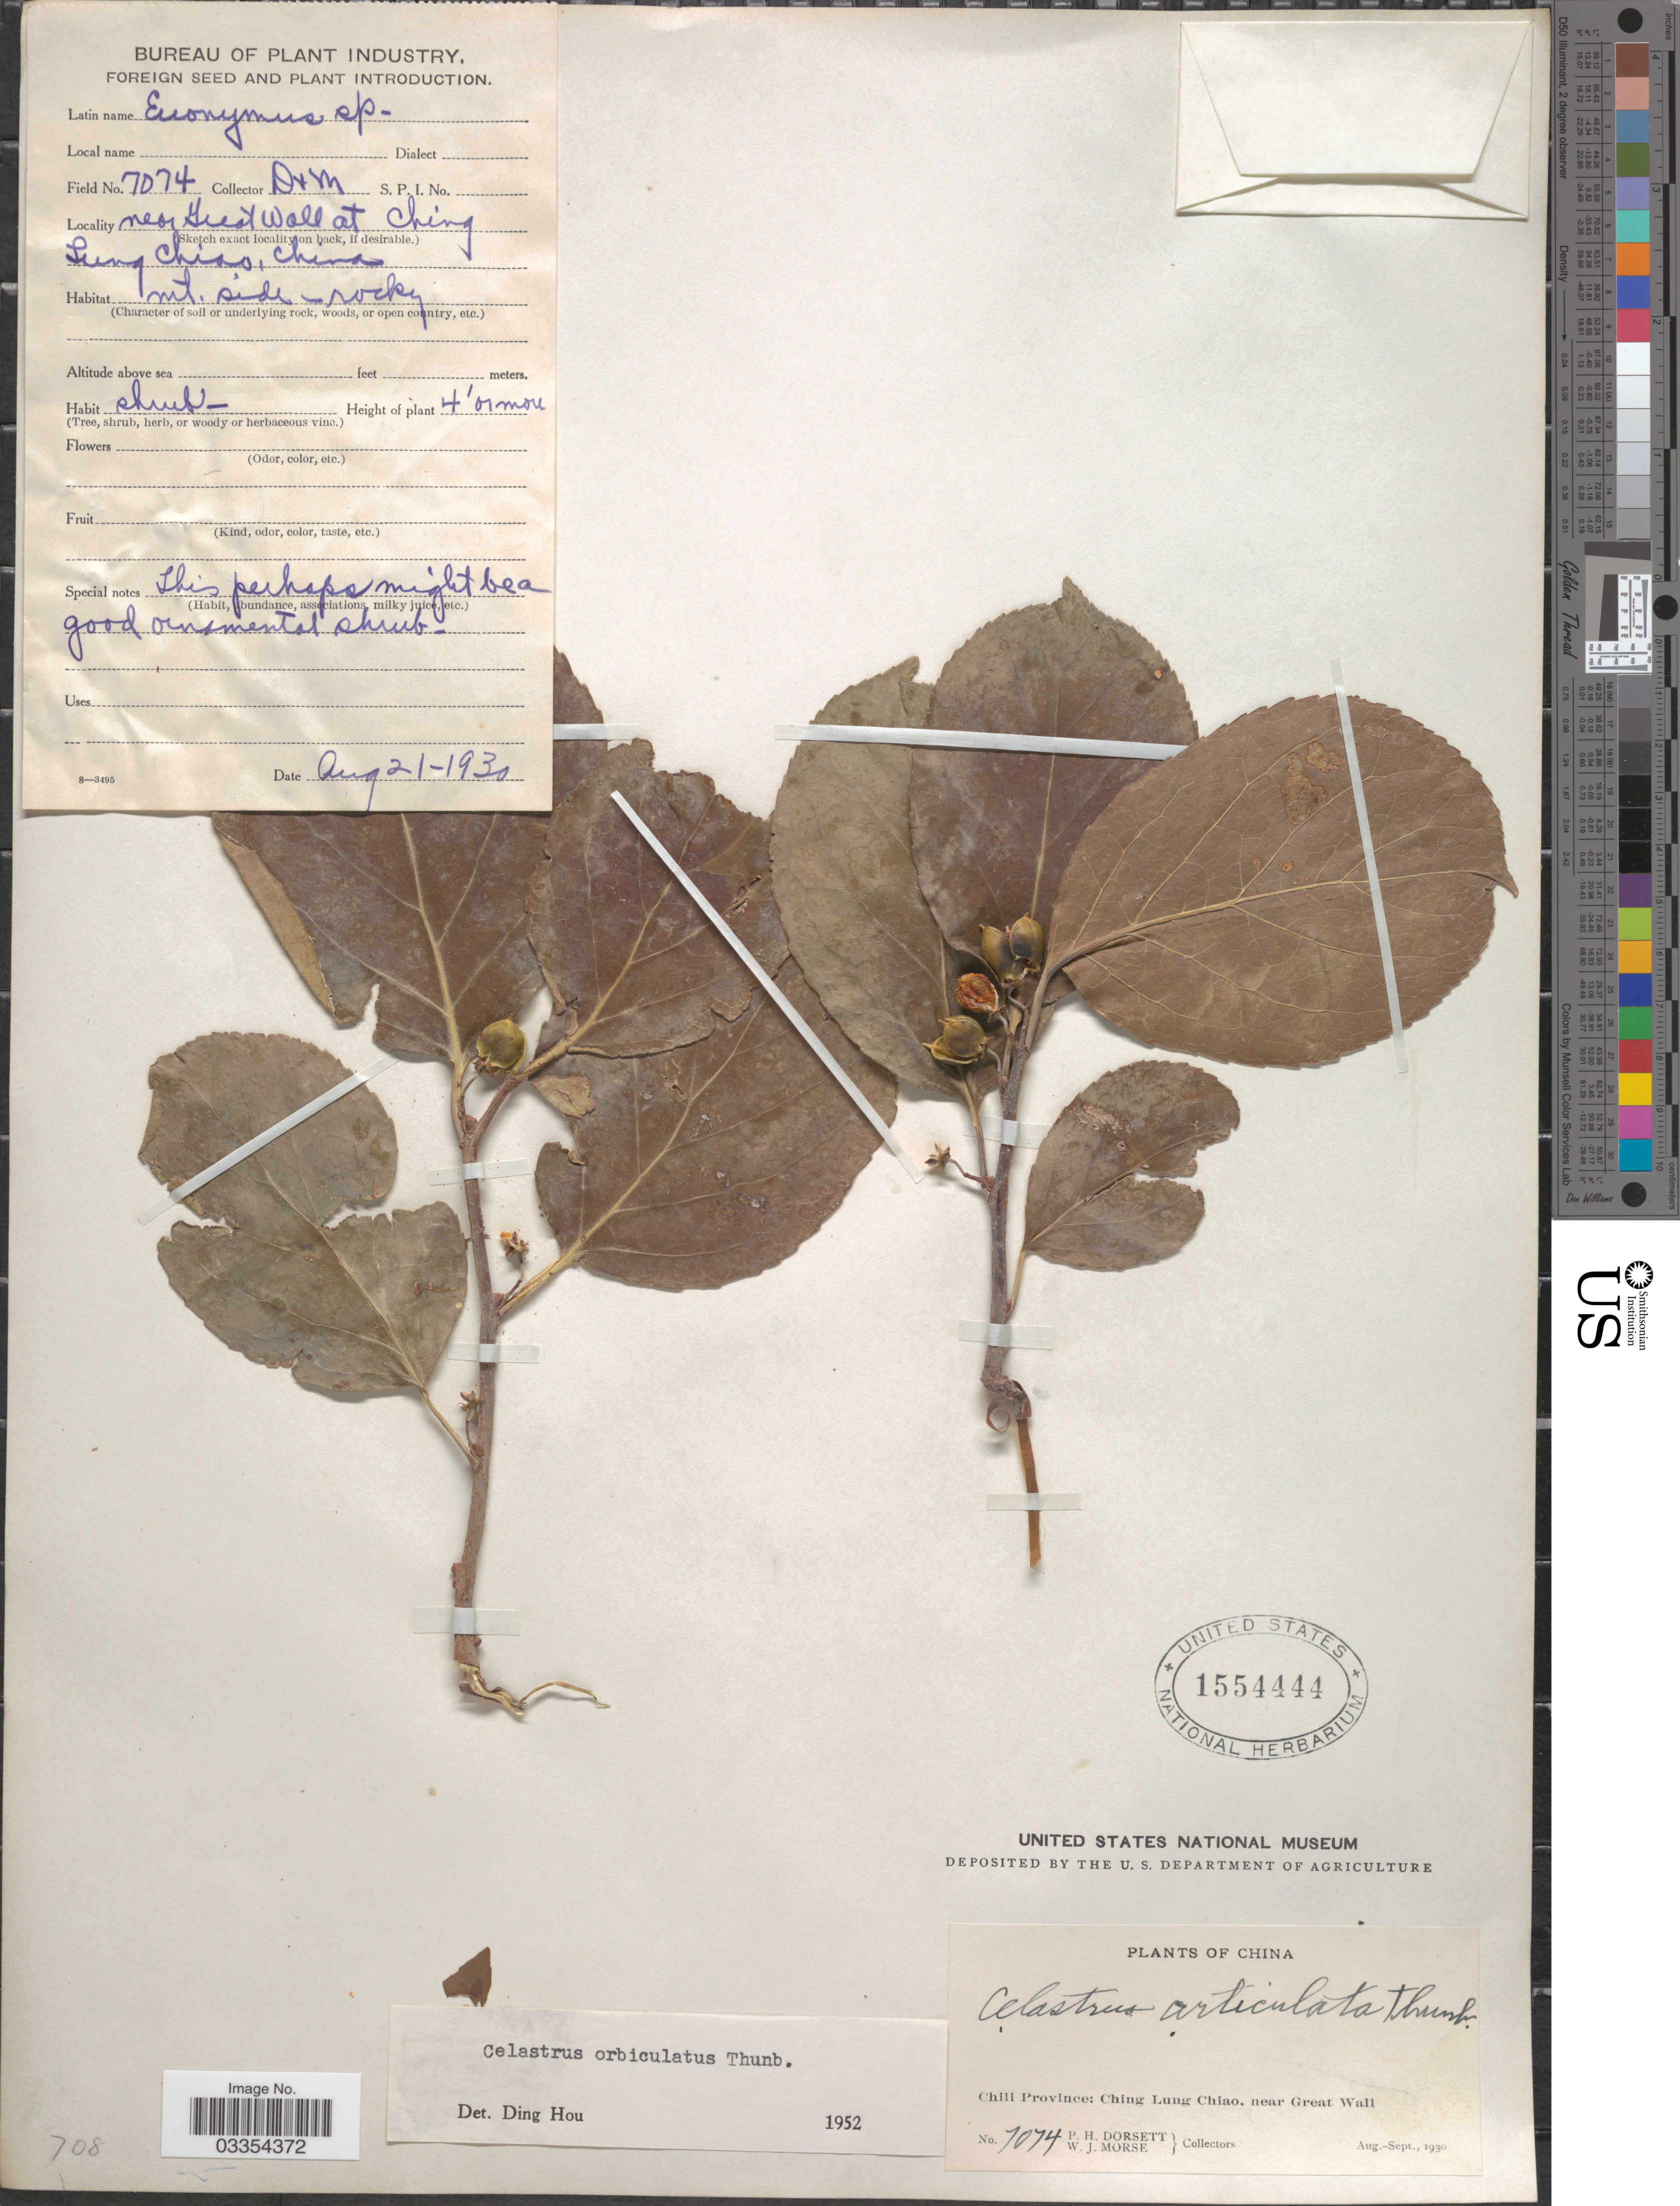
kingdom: Plantae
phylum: Tracheophyta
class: Magnoliopsida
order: Celastrales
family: Celastraceae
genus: Celastrus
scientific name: Celastrus orbiculatus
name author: Thunb.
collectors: P. H. Dorsett & W. J. Morse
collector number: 7074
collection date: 1930-08-21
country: China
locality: Chili Province: Ching Lung Chiao, near Great Wall.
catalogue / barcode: US 1554444